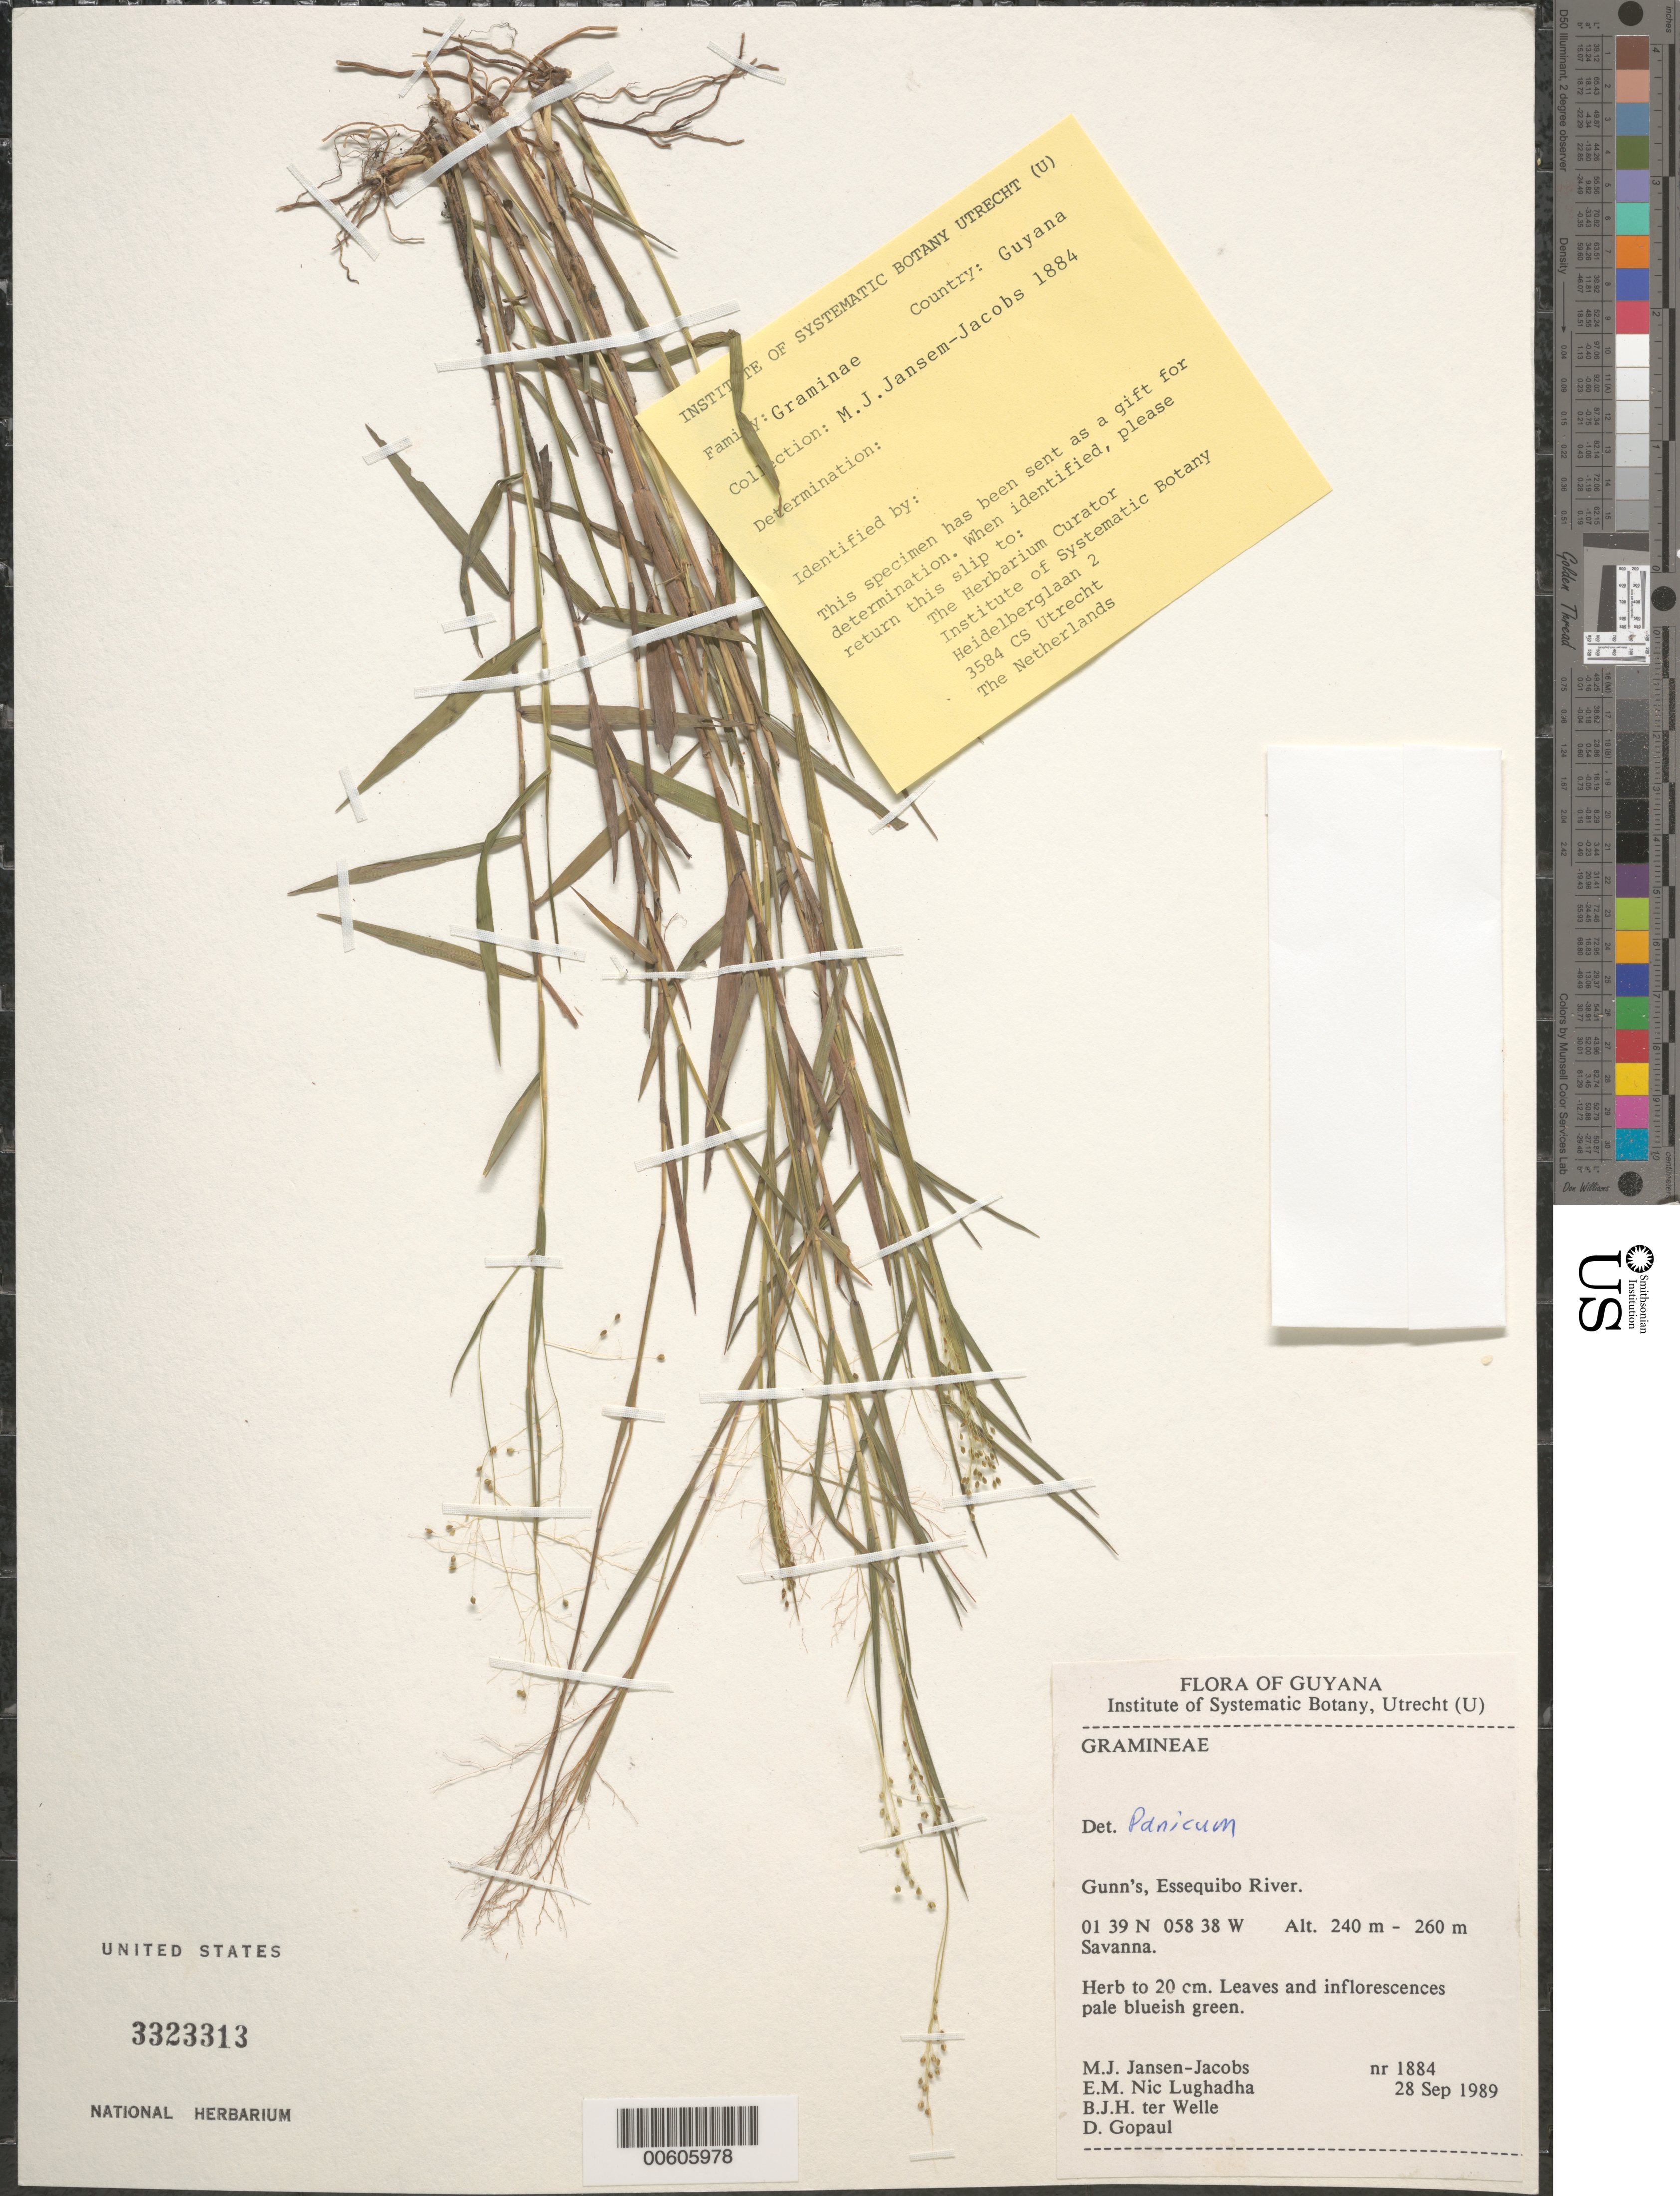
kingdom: Plantae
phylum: Tracheophyta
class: Liliopsida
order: Poales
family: Poaceae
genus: Panicum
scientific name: Panicum sp.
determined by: Judziewicz, E. J.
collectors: M. J. Jansen-Jacobs, E. Nic Lughadha, B. Welle & D. Gopaul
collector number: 1884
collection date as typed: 28-Sep-89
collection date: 1989-09-28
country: Guyana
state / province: U. Takutu-U. Essequibo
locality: Gunn's, Essequibo River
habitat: Savanna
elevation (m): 240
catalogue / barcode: US 3323313